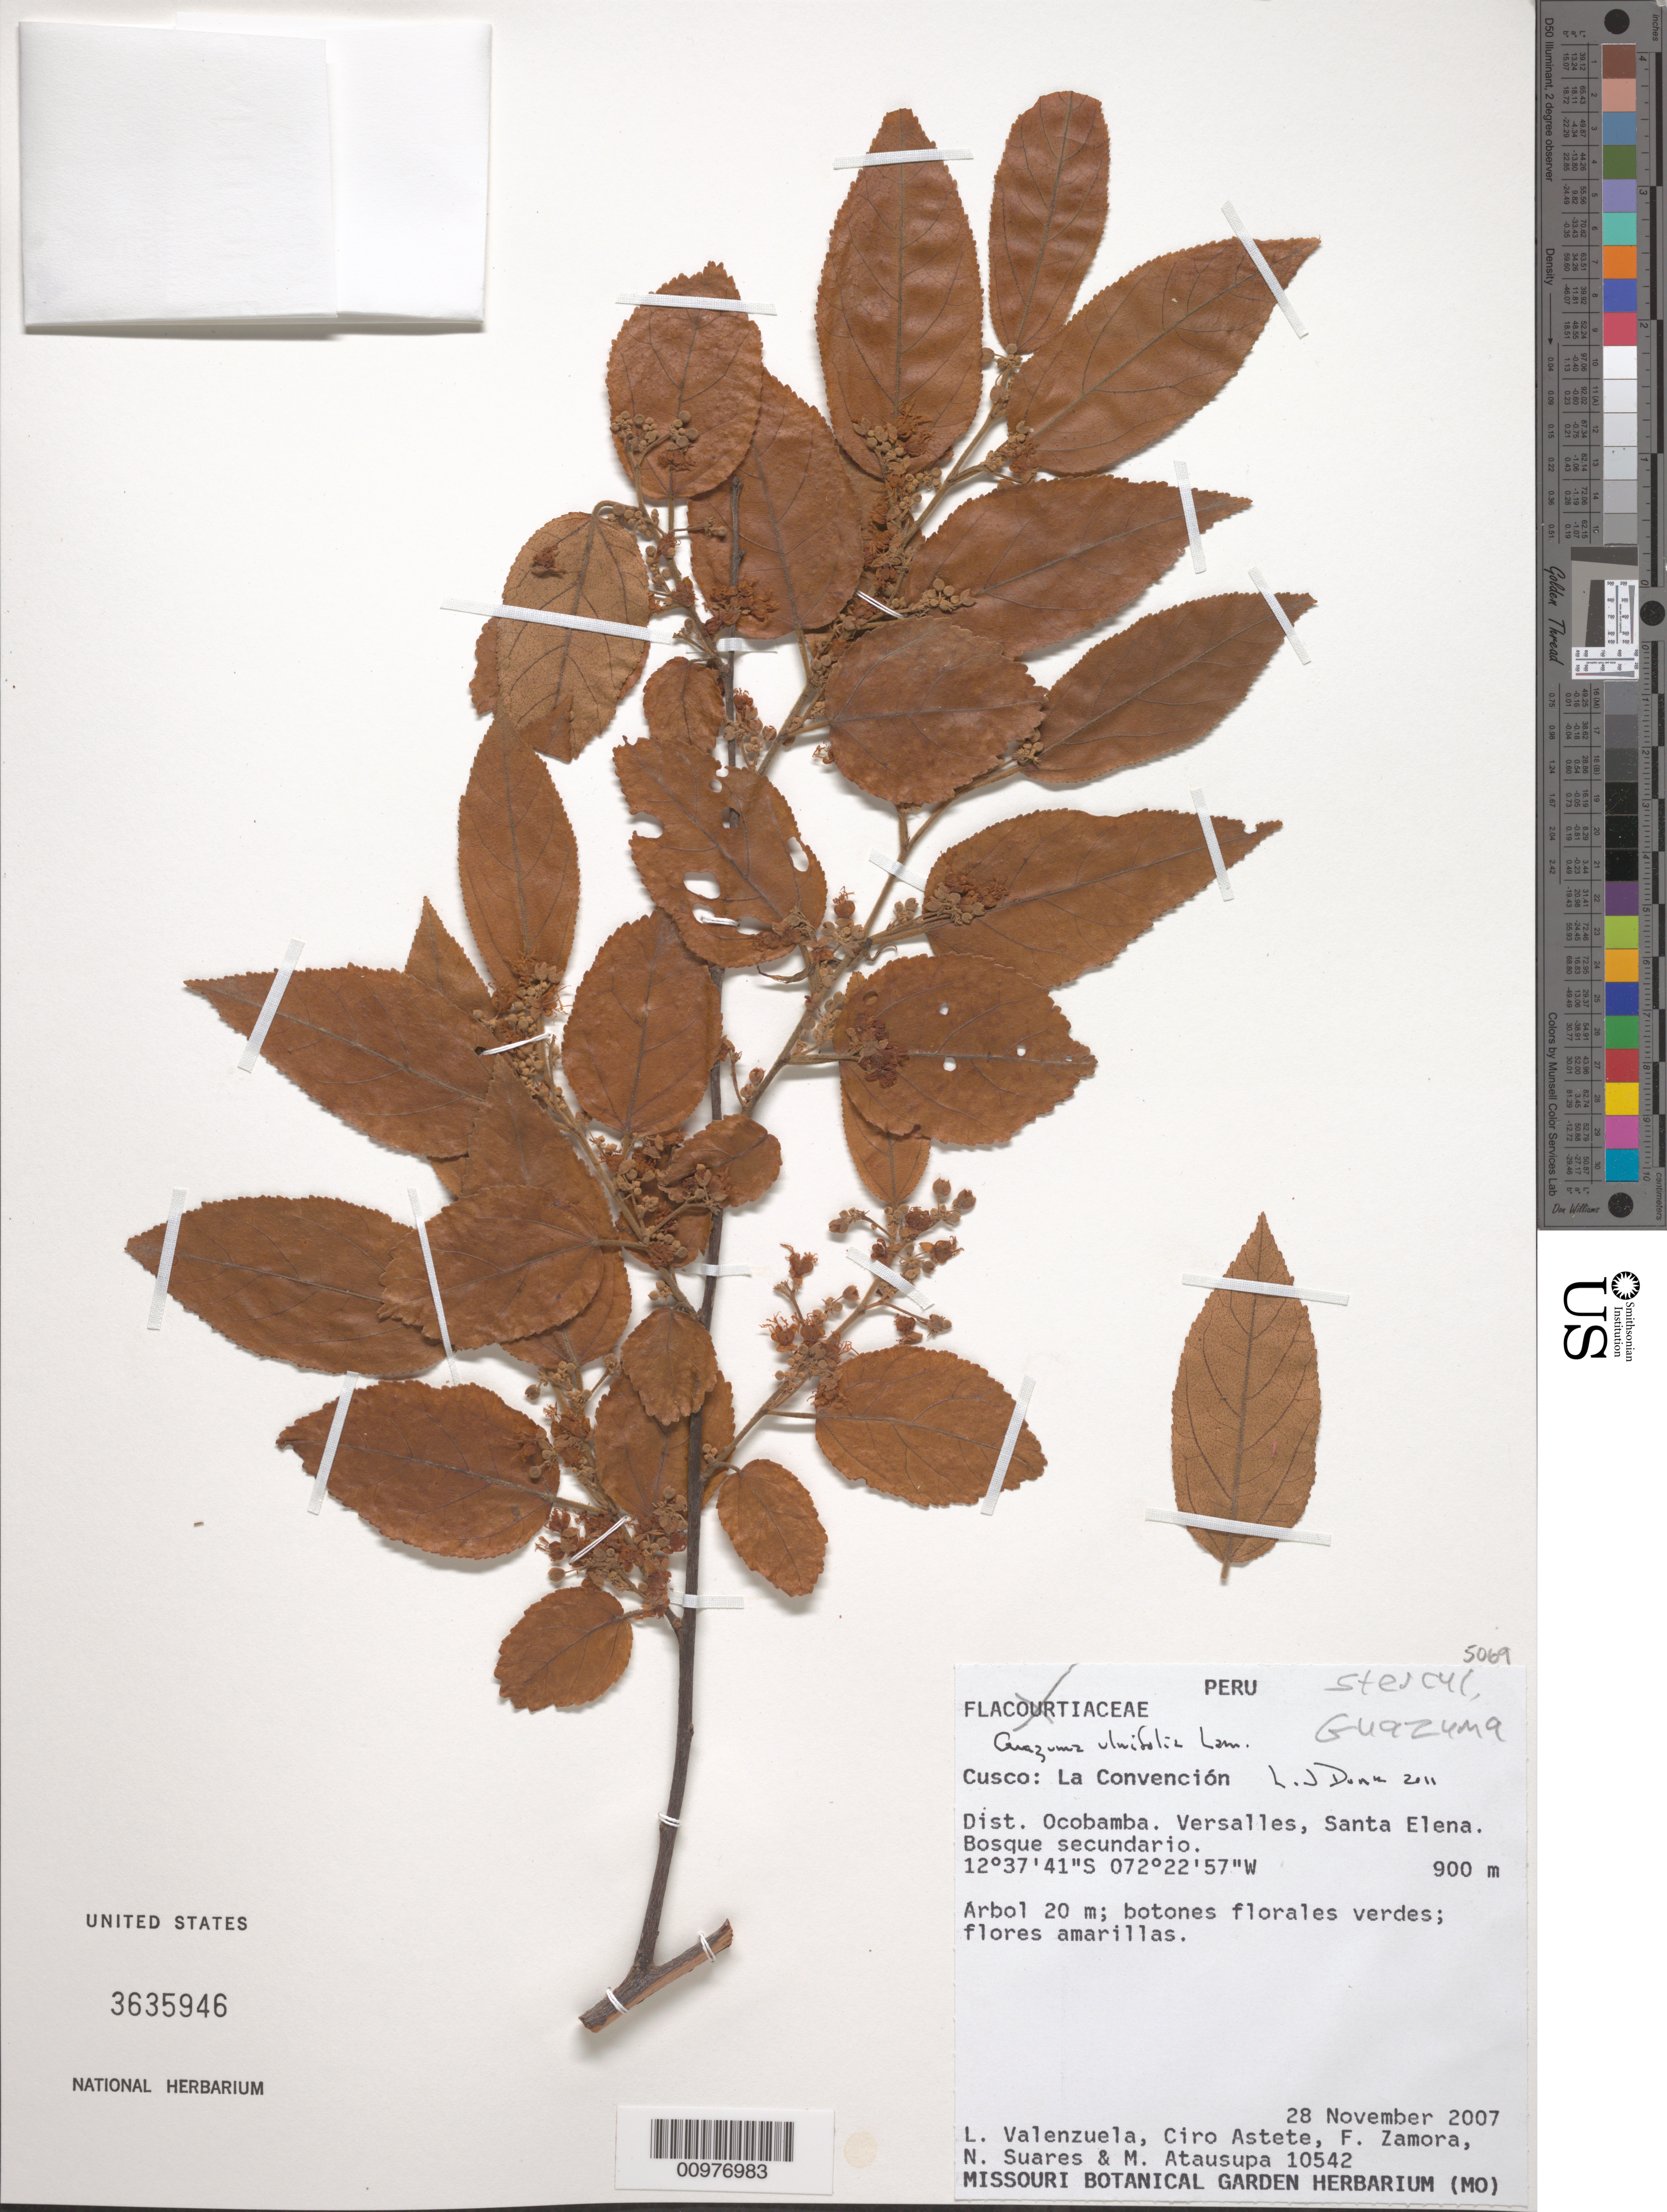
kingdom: Plantae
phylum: Tracheophyta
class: Magnoliopsida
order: Malvales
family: Malvaceae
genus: Guazuma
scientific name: Guazuma ulmifolia var. ulmifolia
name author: Lam.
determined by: Dorr, L. J., (BOT), Smithsonian Institution - National Museum of Natural History (UNITED STATES)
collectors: L. Valenzuela et al.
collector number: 10542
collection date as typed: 28 November 2007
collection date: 2007-11-28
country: Peru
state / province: Cusco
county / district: La Convención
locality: Versalles, Santa Elena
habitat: bosque secundario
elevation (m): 900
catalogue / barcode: US 3635946